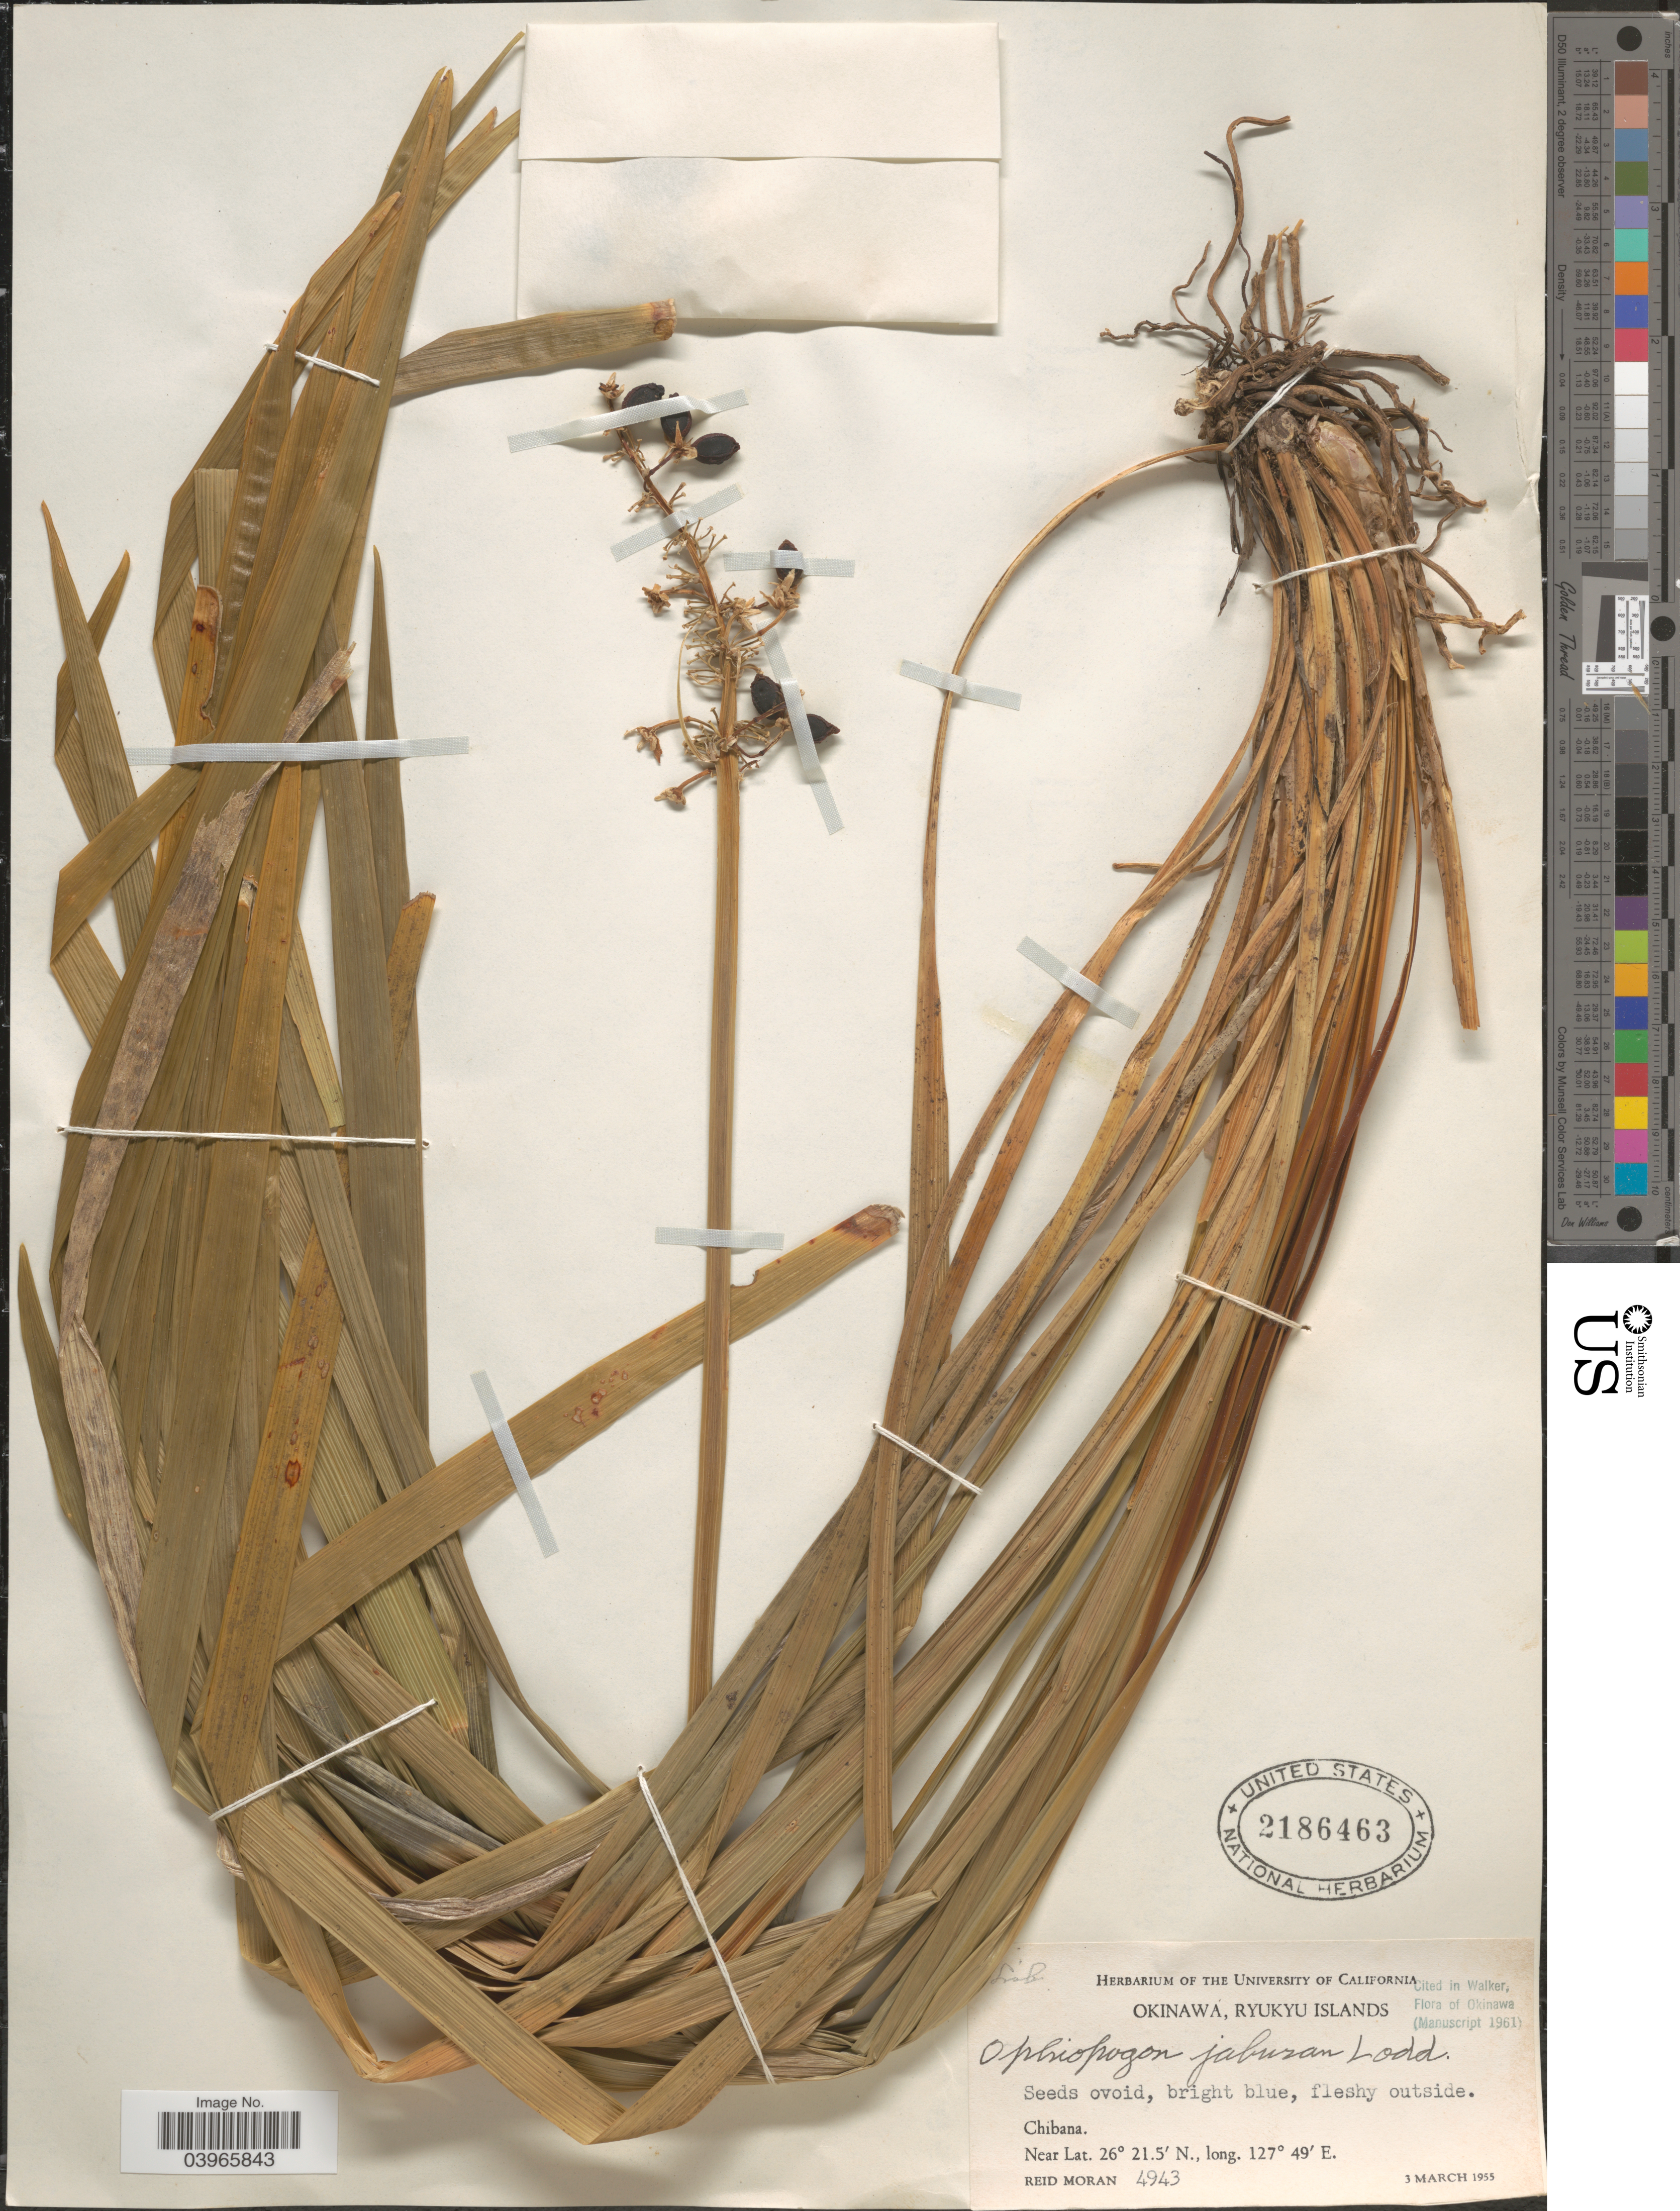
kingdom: Plantae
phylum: Tracheophyta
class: Liliopsida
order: Asparagales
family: Asparagaceae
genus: Ophiopogon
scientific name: Ophiopogon jaburan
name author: (Siebold) Lodd.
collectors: R. V. Moran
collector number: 4943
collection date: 1955-03-03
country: Japan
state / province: Okinawa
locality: Ryukyu Islands. Chibana.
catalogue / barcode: US 2186463